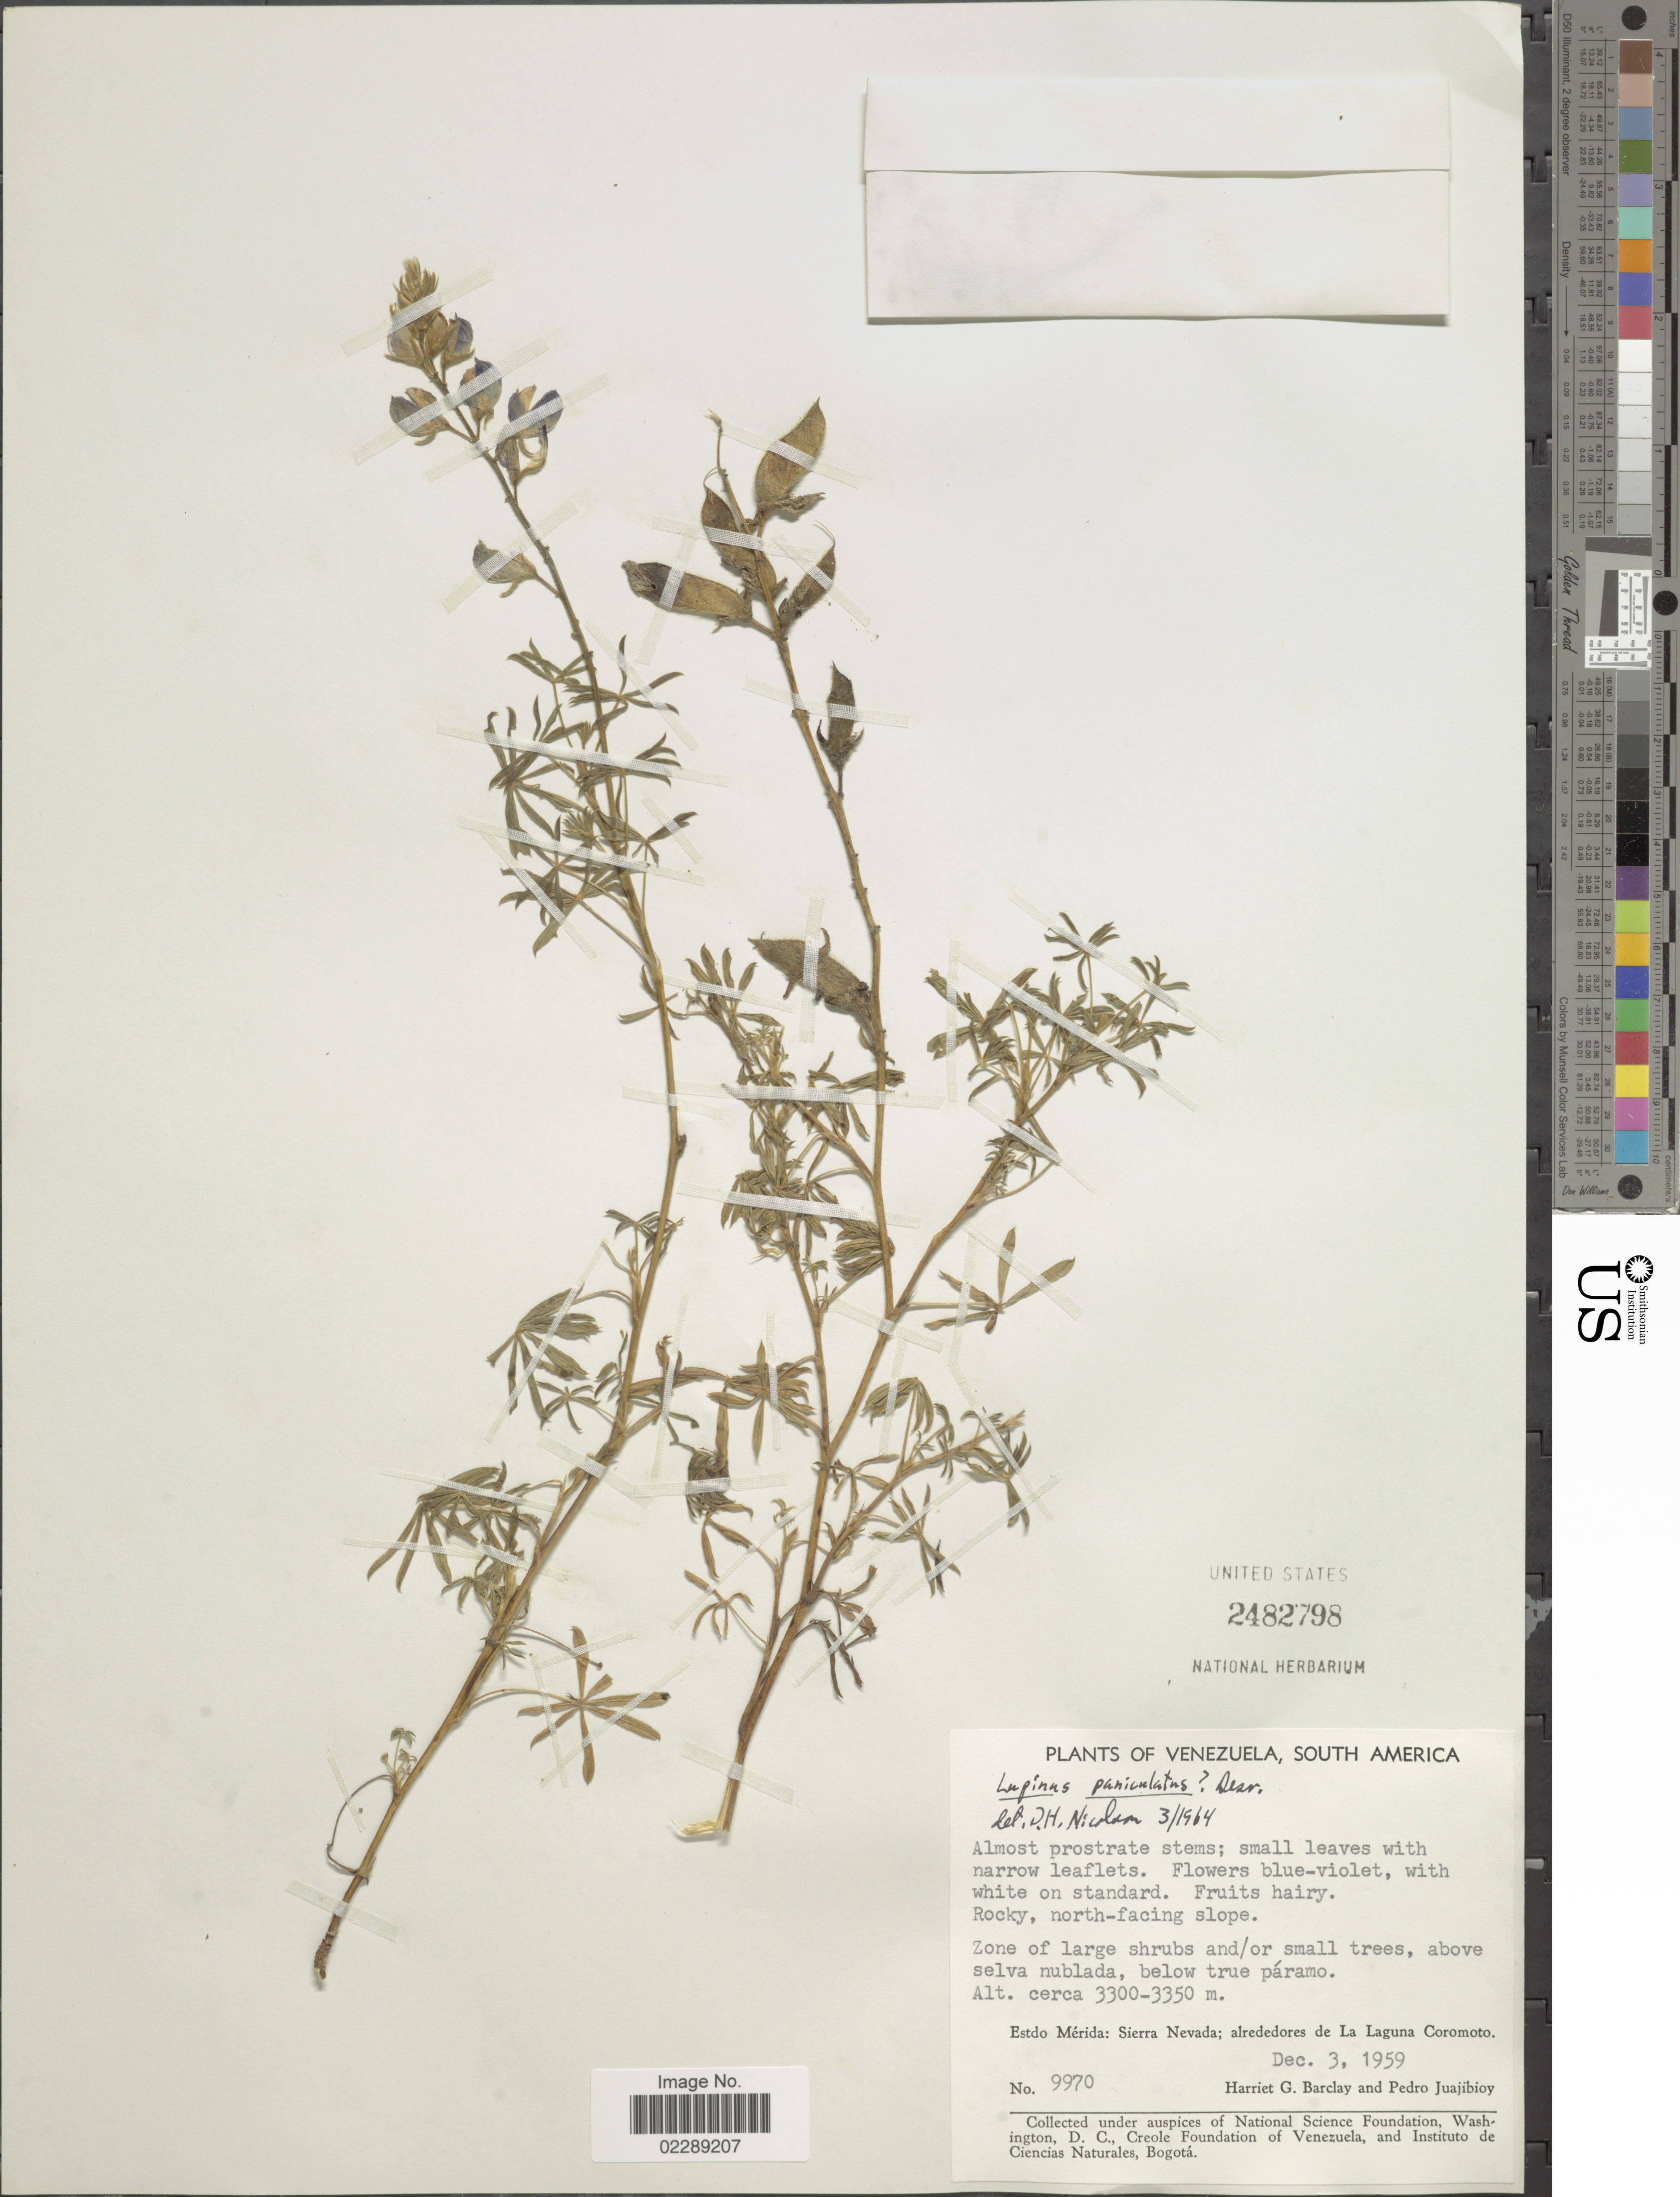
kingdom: Plantae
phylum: Tracheophyta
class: Magnoliopsida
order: Fabales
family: Fabaceae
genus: Lupinus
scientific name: Lupinus paniculatus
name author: Desr.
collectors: H. G. Barclay & P. Juajibioy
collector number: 9970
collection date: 1959-12-03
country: Venezuela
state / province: Mérida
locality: Estdo Mérida: Sierra Nevada; alrededores de La Laguna Coromoto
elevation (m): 3300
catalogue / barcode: US 2482798